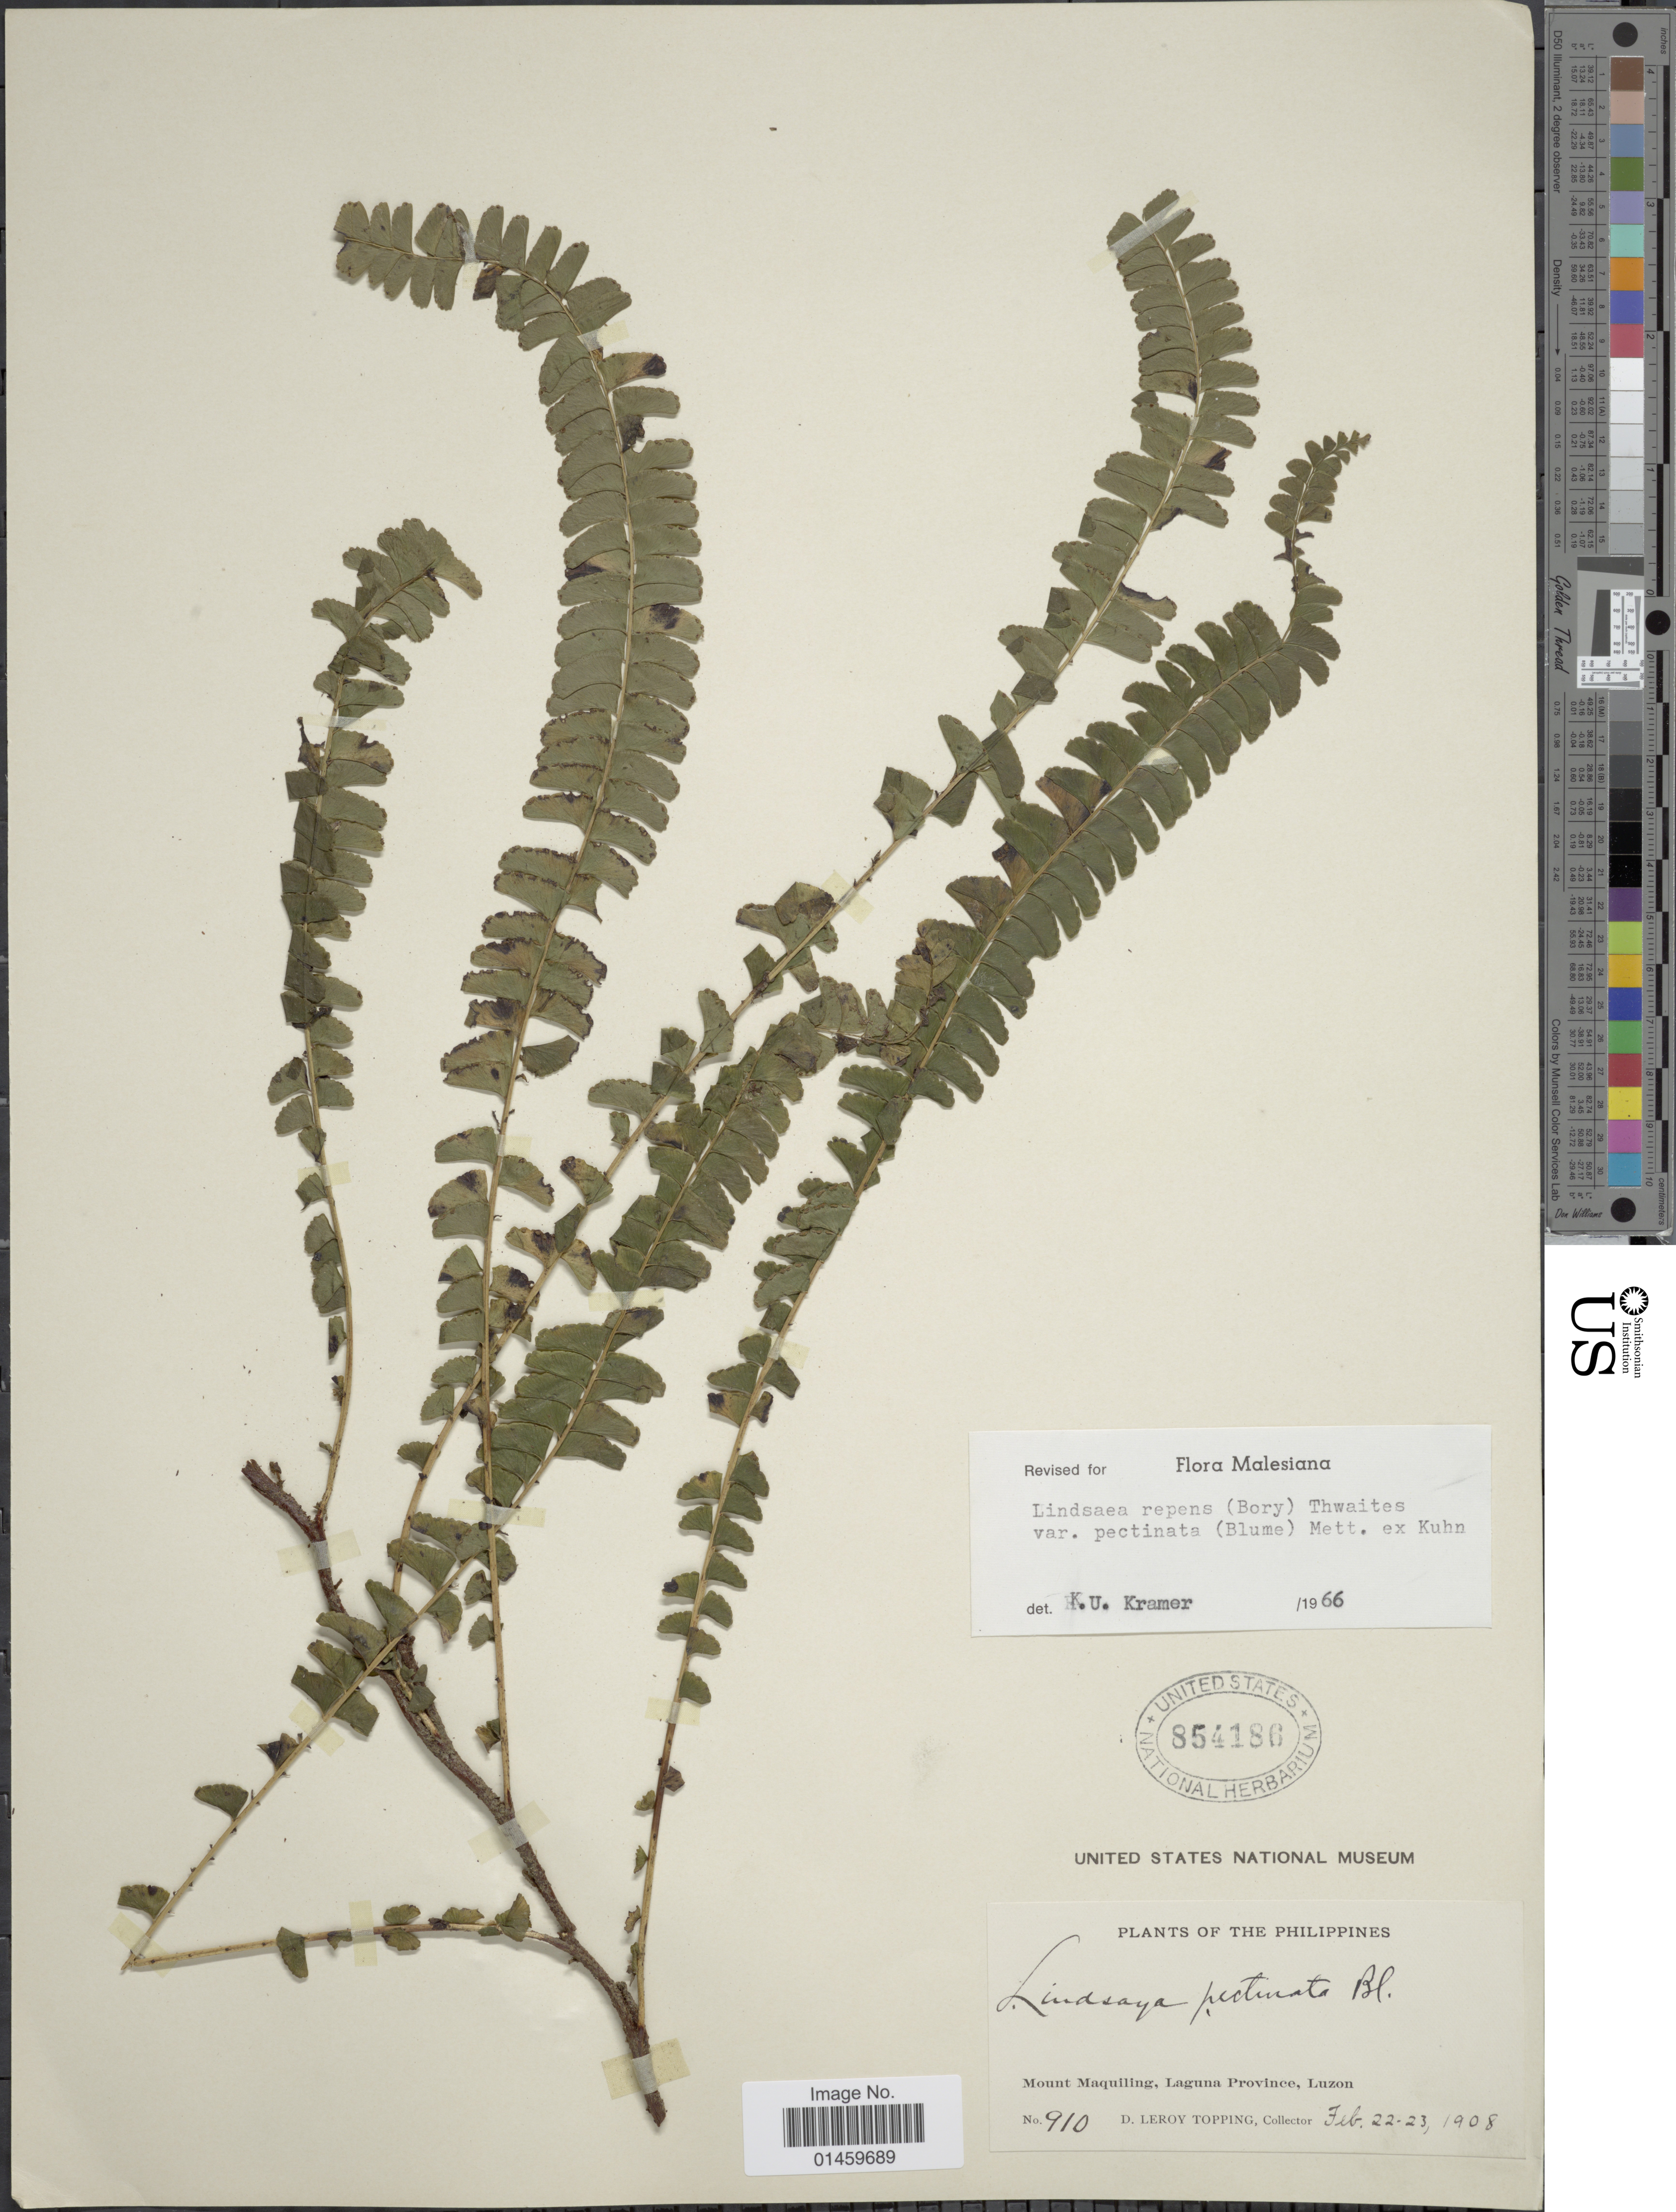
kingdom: Plantae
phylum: Tracheophyta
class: Polypodiopsida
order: Polypodiales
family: Lindsaeaceae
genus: Lindsaea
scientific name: Lindsaea repens var. pectinata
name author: (Blume) Mett.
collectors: D. L. Topping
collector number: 910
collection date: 1908-02-22/1908-02-23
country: Philippines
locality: Mount Maquilling, Laguna Province, Luzon.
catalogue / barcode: US 854186